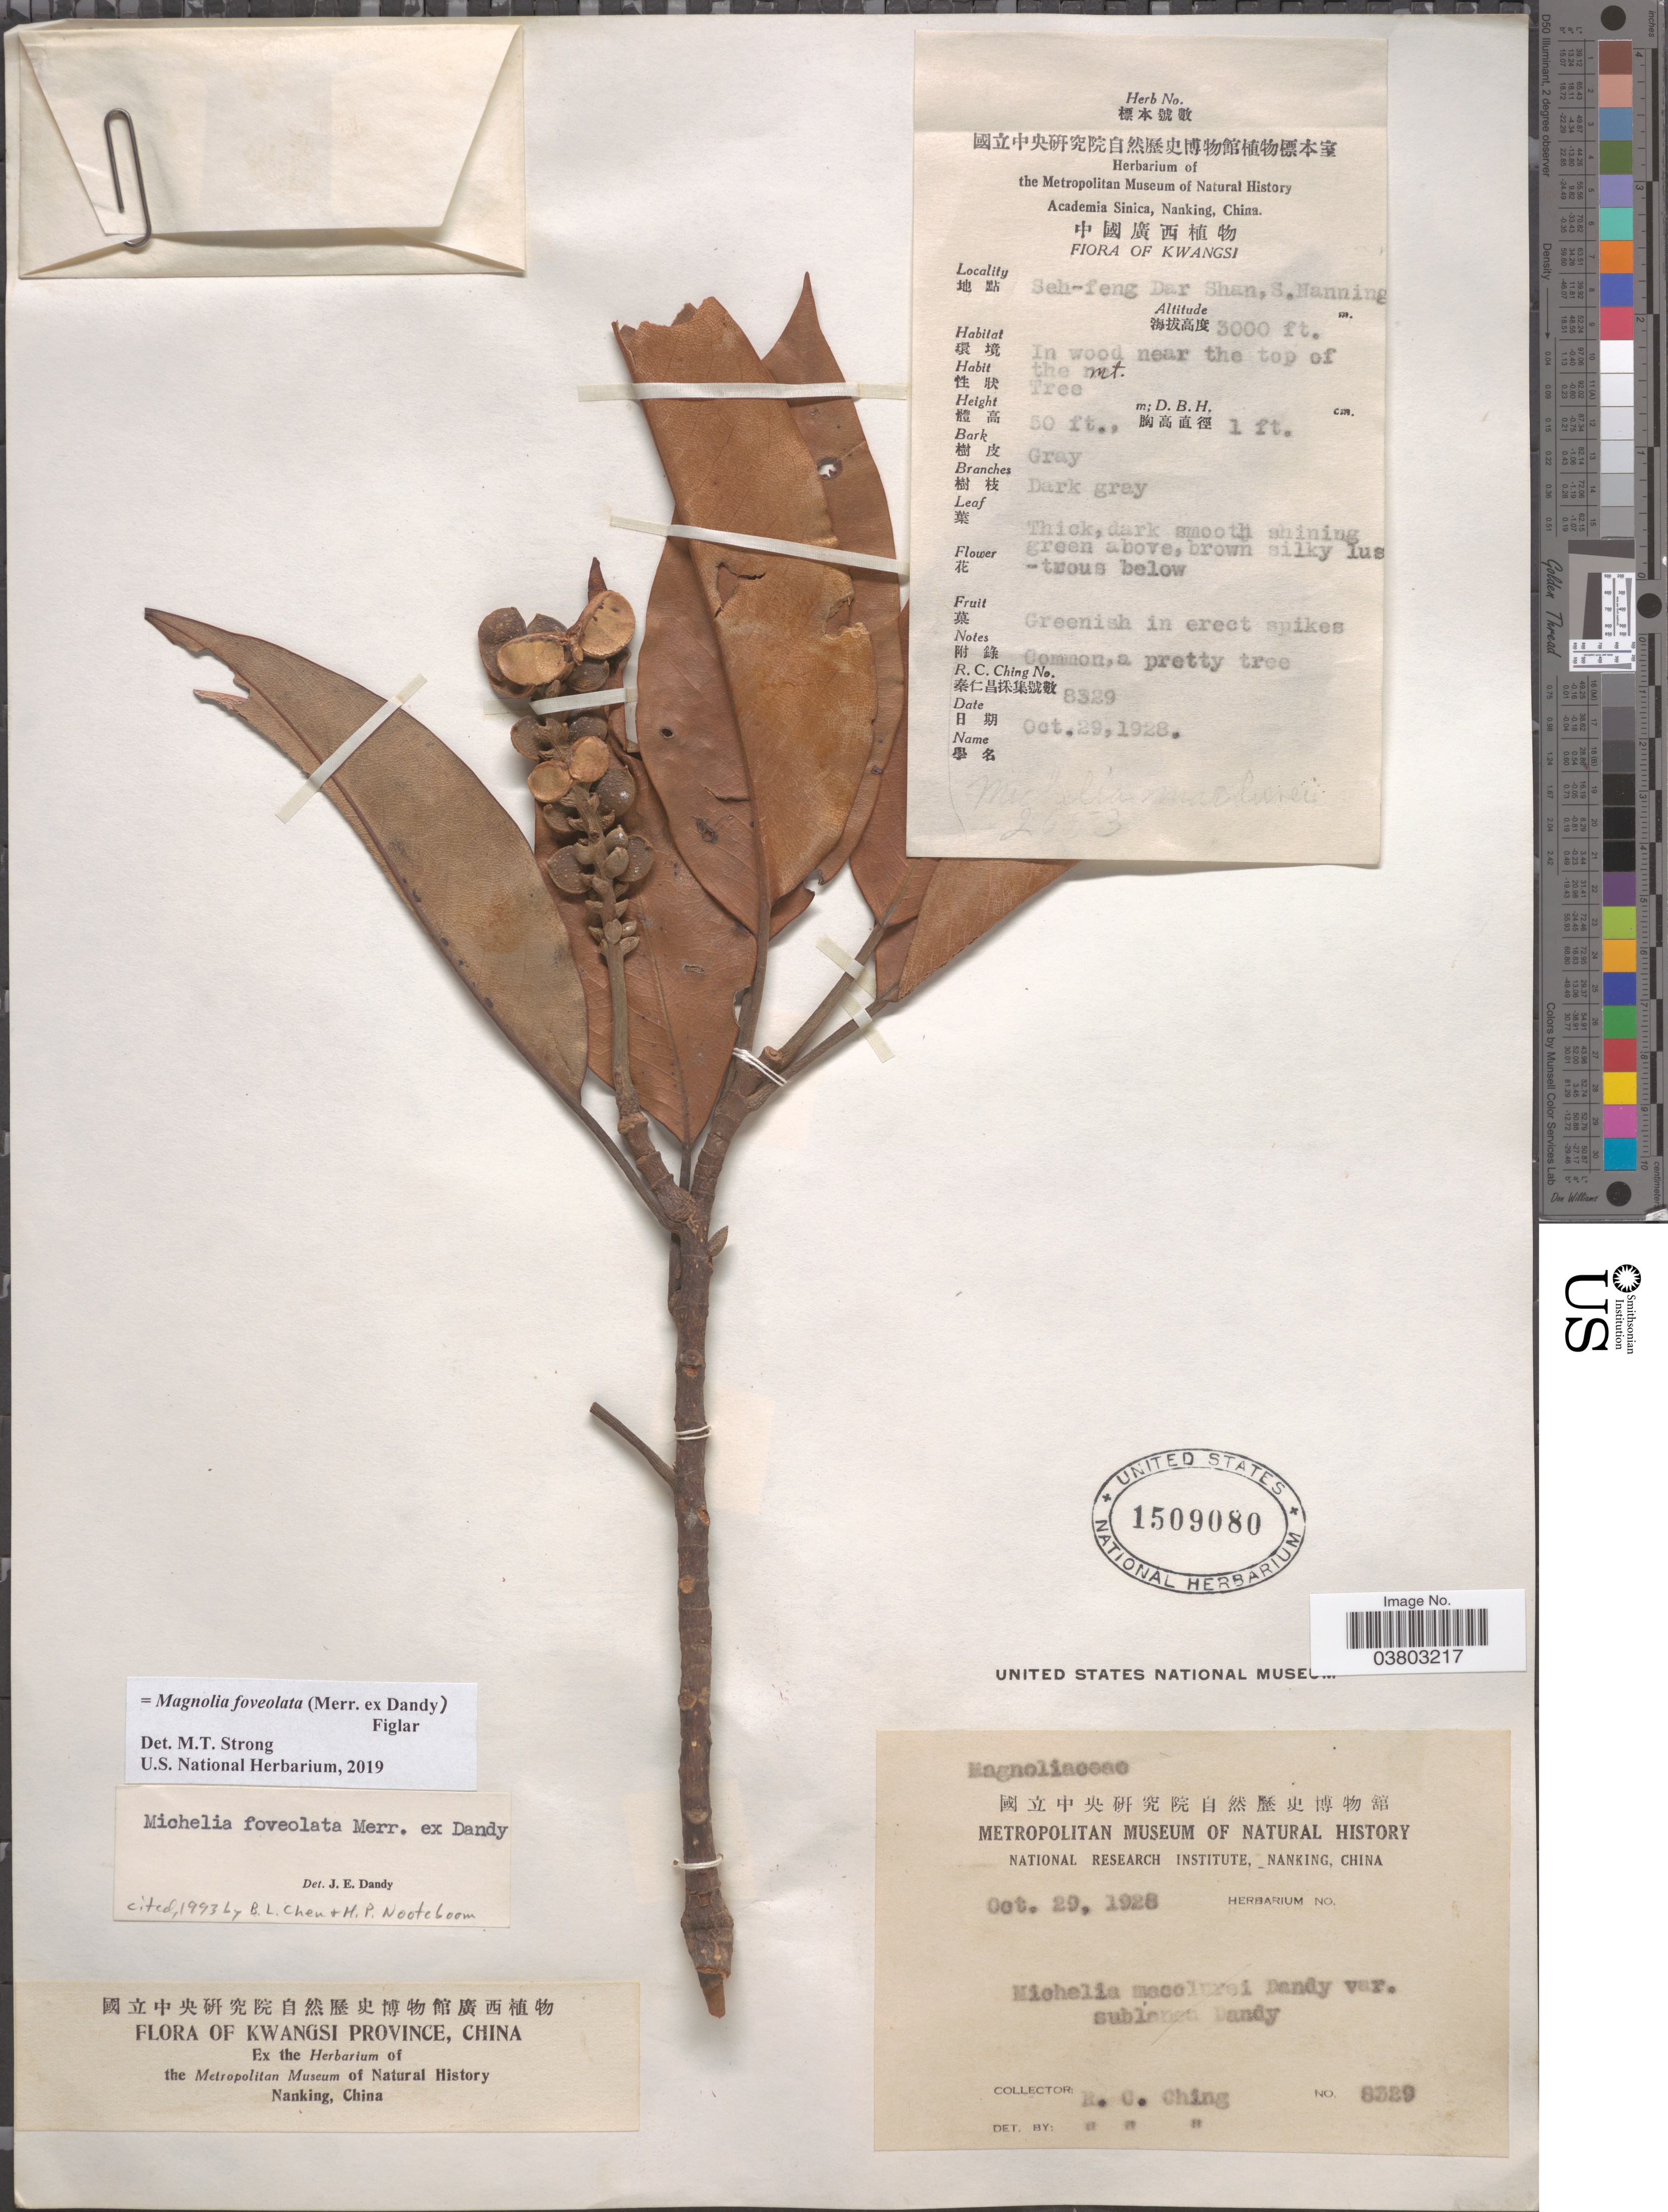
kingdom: Plantae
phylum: Tracheophyta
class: Magnoliopsida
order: Magnoliales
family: Magnoliaceae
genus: Magnolia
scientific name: Magnolia foveolata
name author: (Merr. ex Dandy) Figlar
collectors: R. C. Ching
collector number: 8329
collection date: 1928-10-29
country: China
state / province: Guangxi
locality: Kwangsi. Seh-feng Dar Shan., S. Nanning.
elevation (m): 15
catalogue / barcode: US 1509080